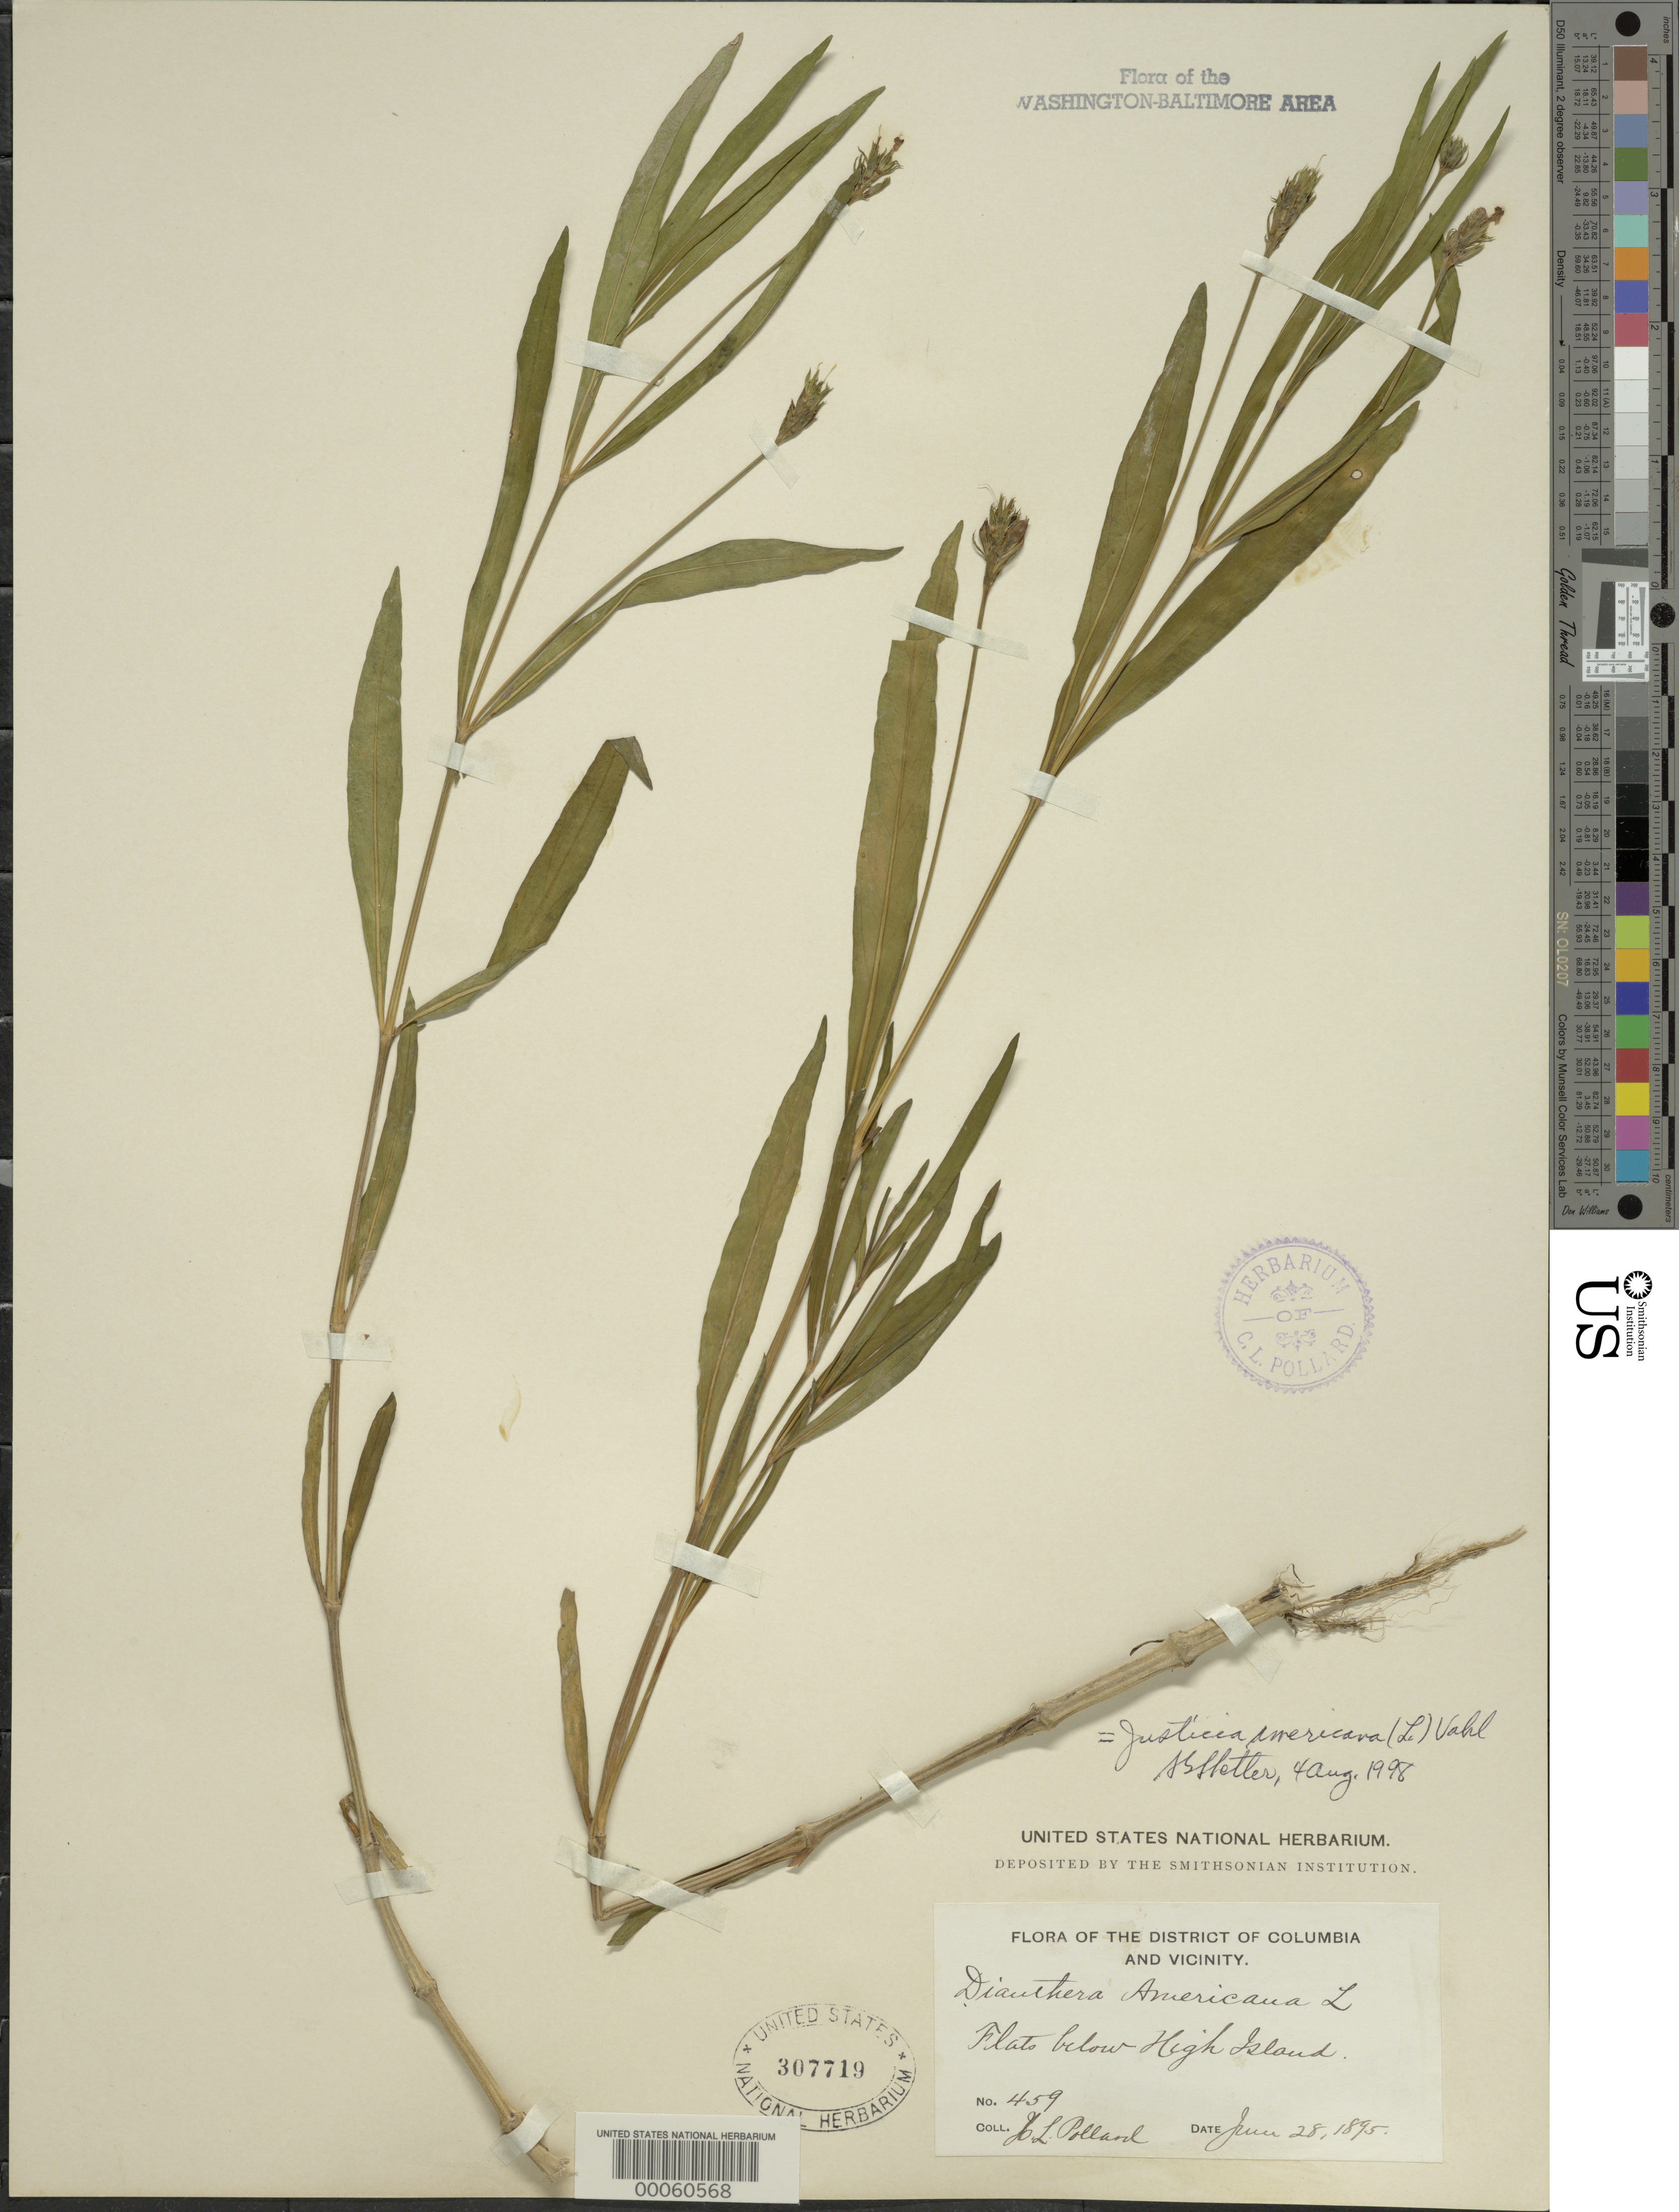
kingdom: Plantae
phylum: Tracheophyta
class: Magnoliopsida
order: Lamiales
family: Acanthaceae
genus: Justicia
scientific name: Justicia americana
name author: (L.) Vahl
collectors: C. L. Pollard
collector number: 459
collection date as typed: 28 Jun 1895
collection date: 1895-06-28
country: United States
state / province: Maryland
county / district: Montgomery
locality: Potomac flats below High Island C. & O. Canal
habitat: Flats of river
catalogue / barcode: US 307719